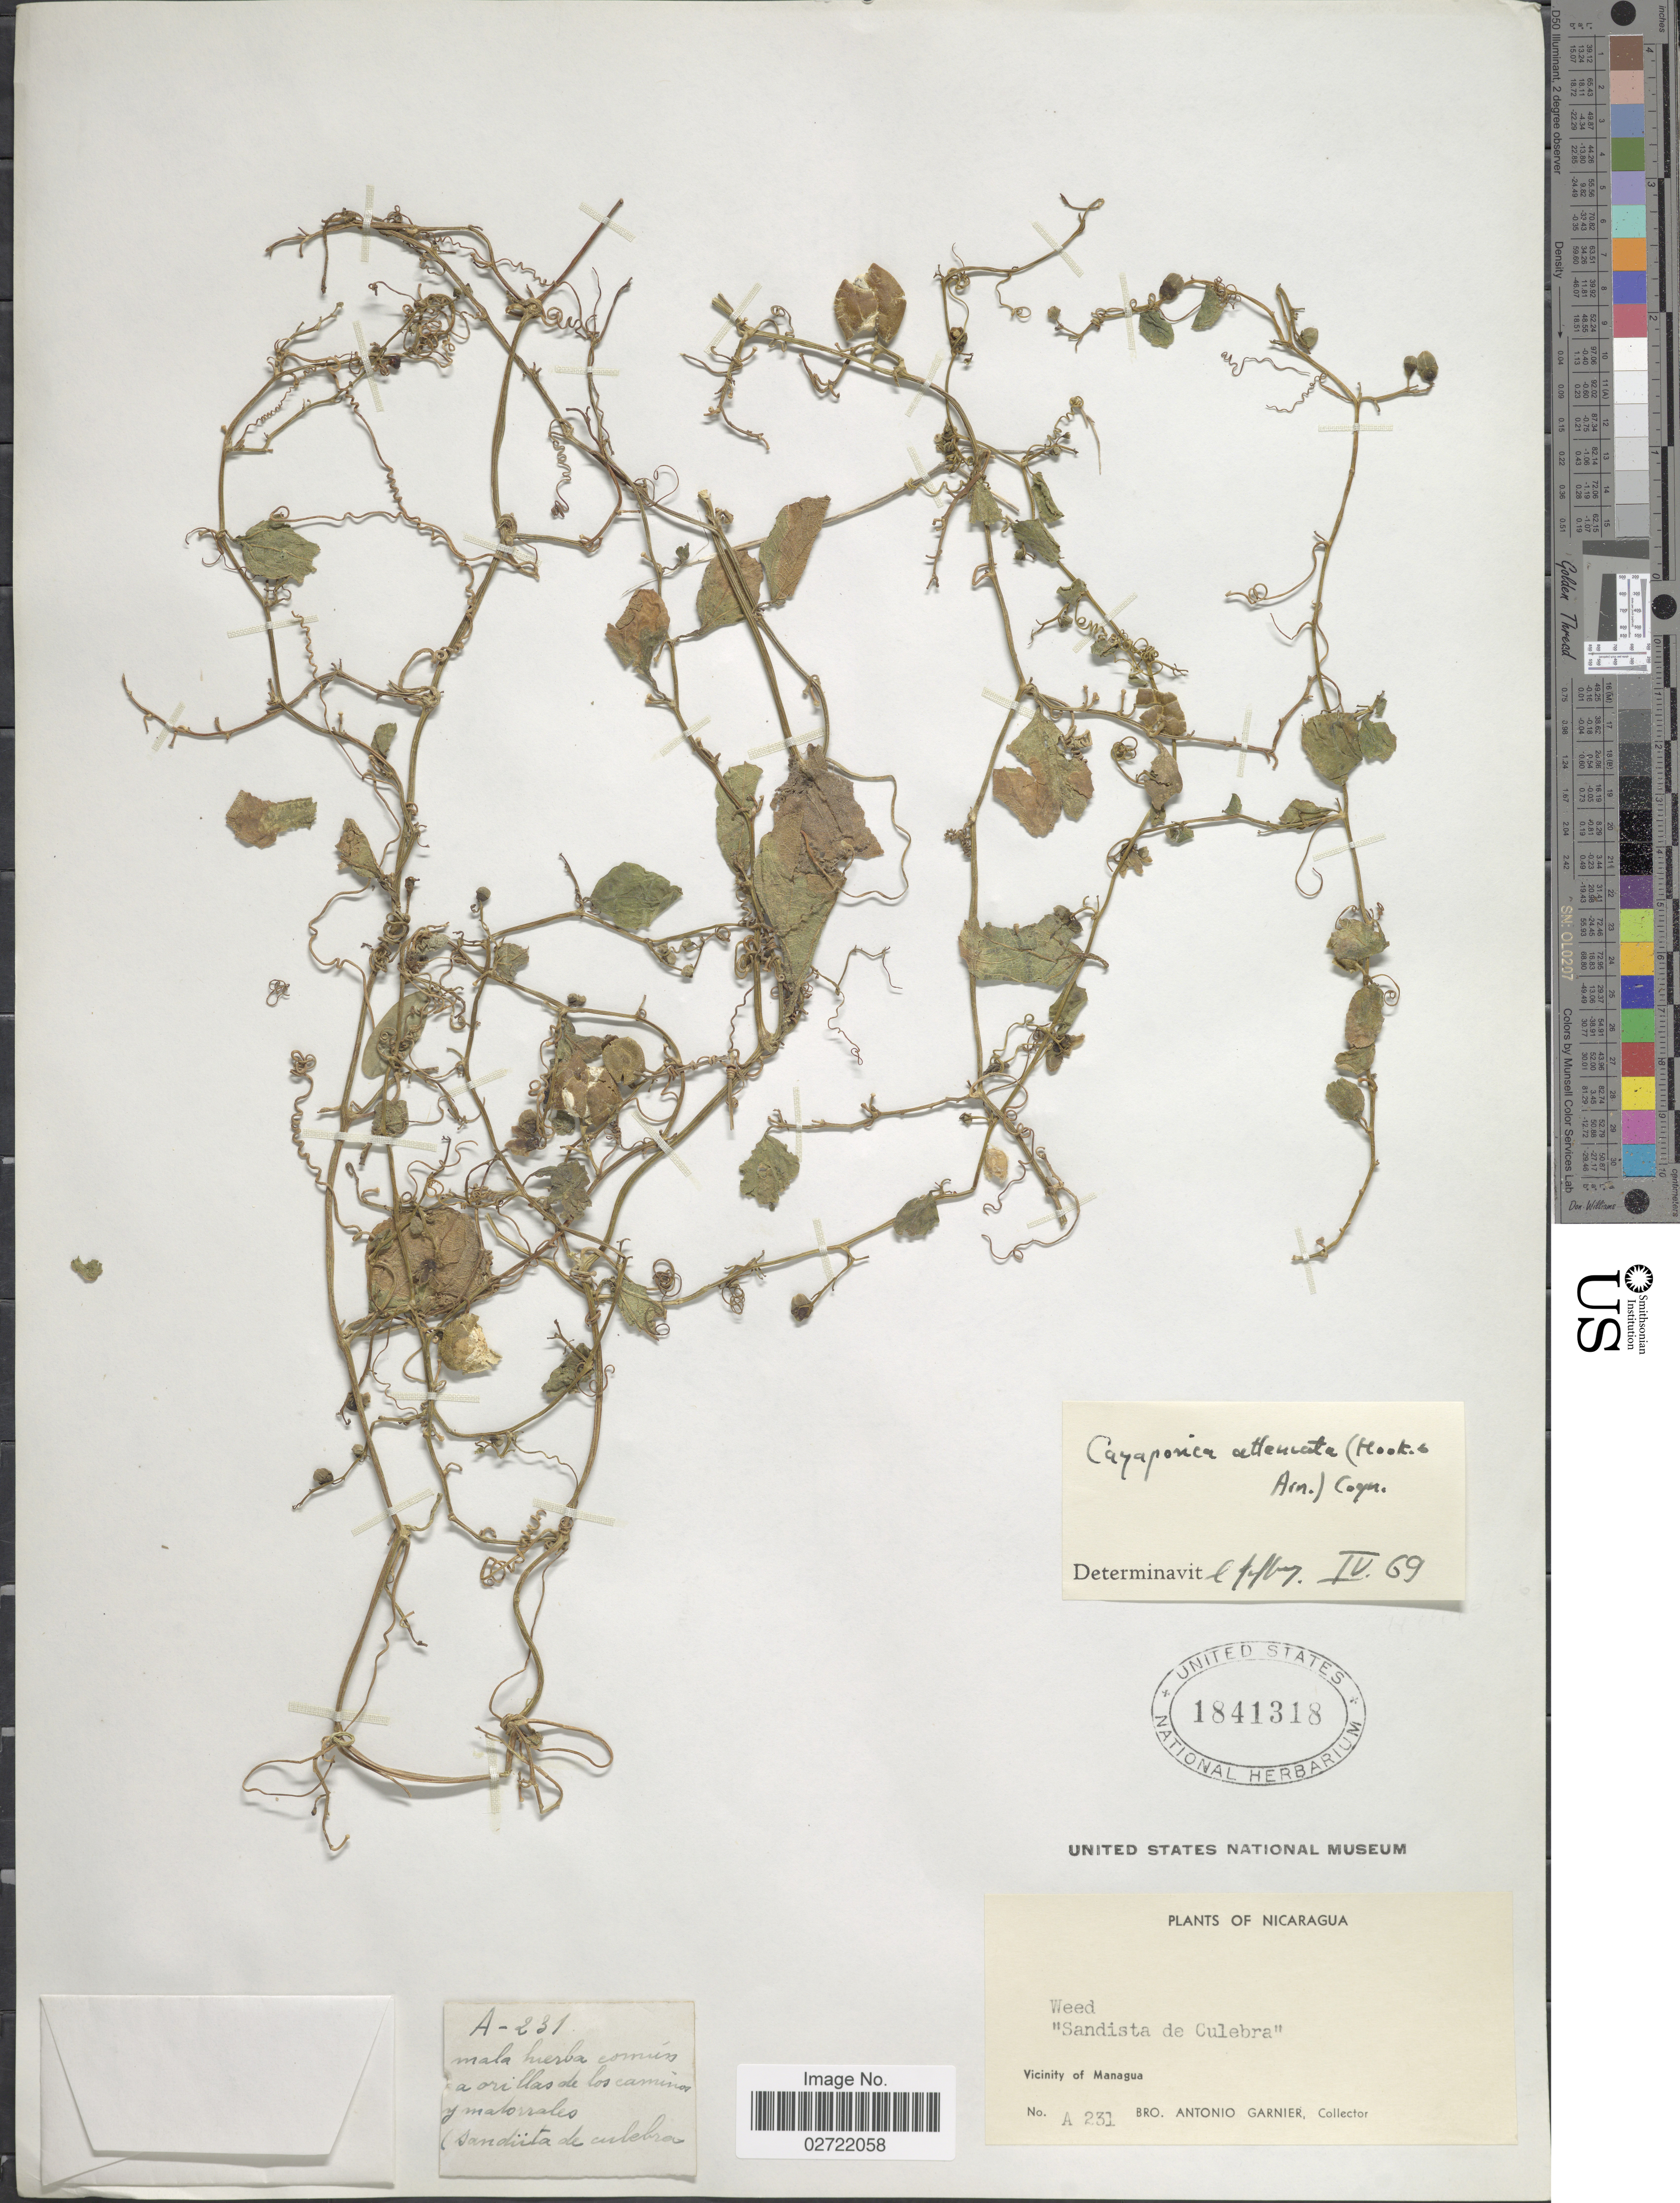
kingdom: Plantae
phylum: Tracheophyta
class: Magnoliopsida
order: Cucurbitales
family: Cucurbitaceae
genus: Cayaponia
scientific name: Cayaponia attenuata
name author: (Hook. & Arn.) Cogn.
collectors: Bro. A. Garnier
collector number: A 231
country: Nicaragua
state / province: Managua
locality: Vicinity of Managua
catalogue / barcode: US 1841318